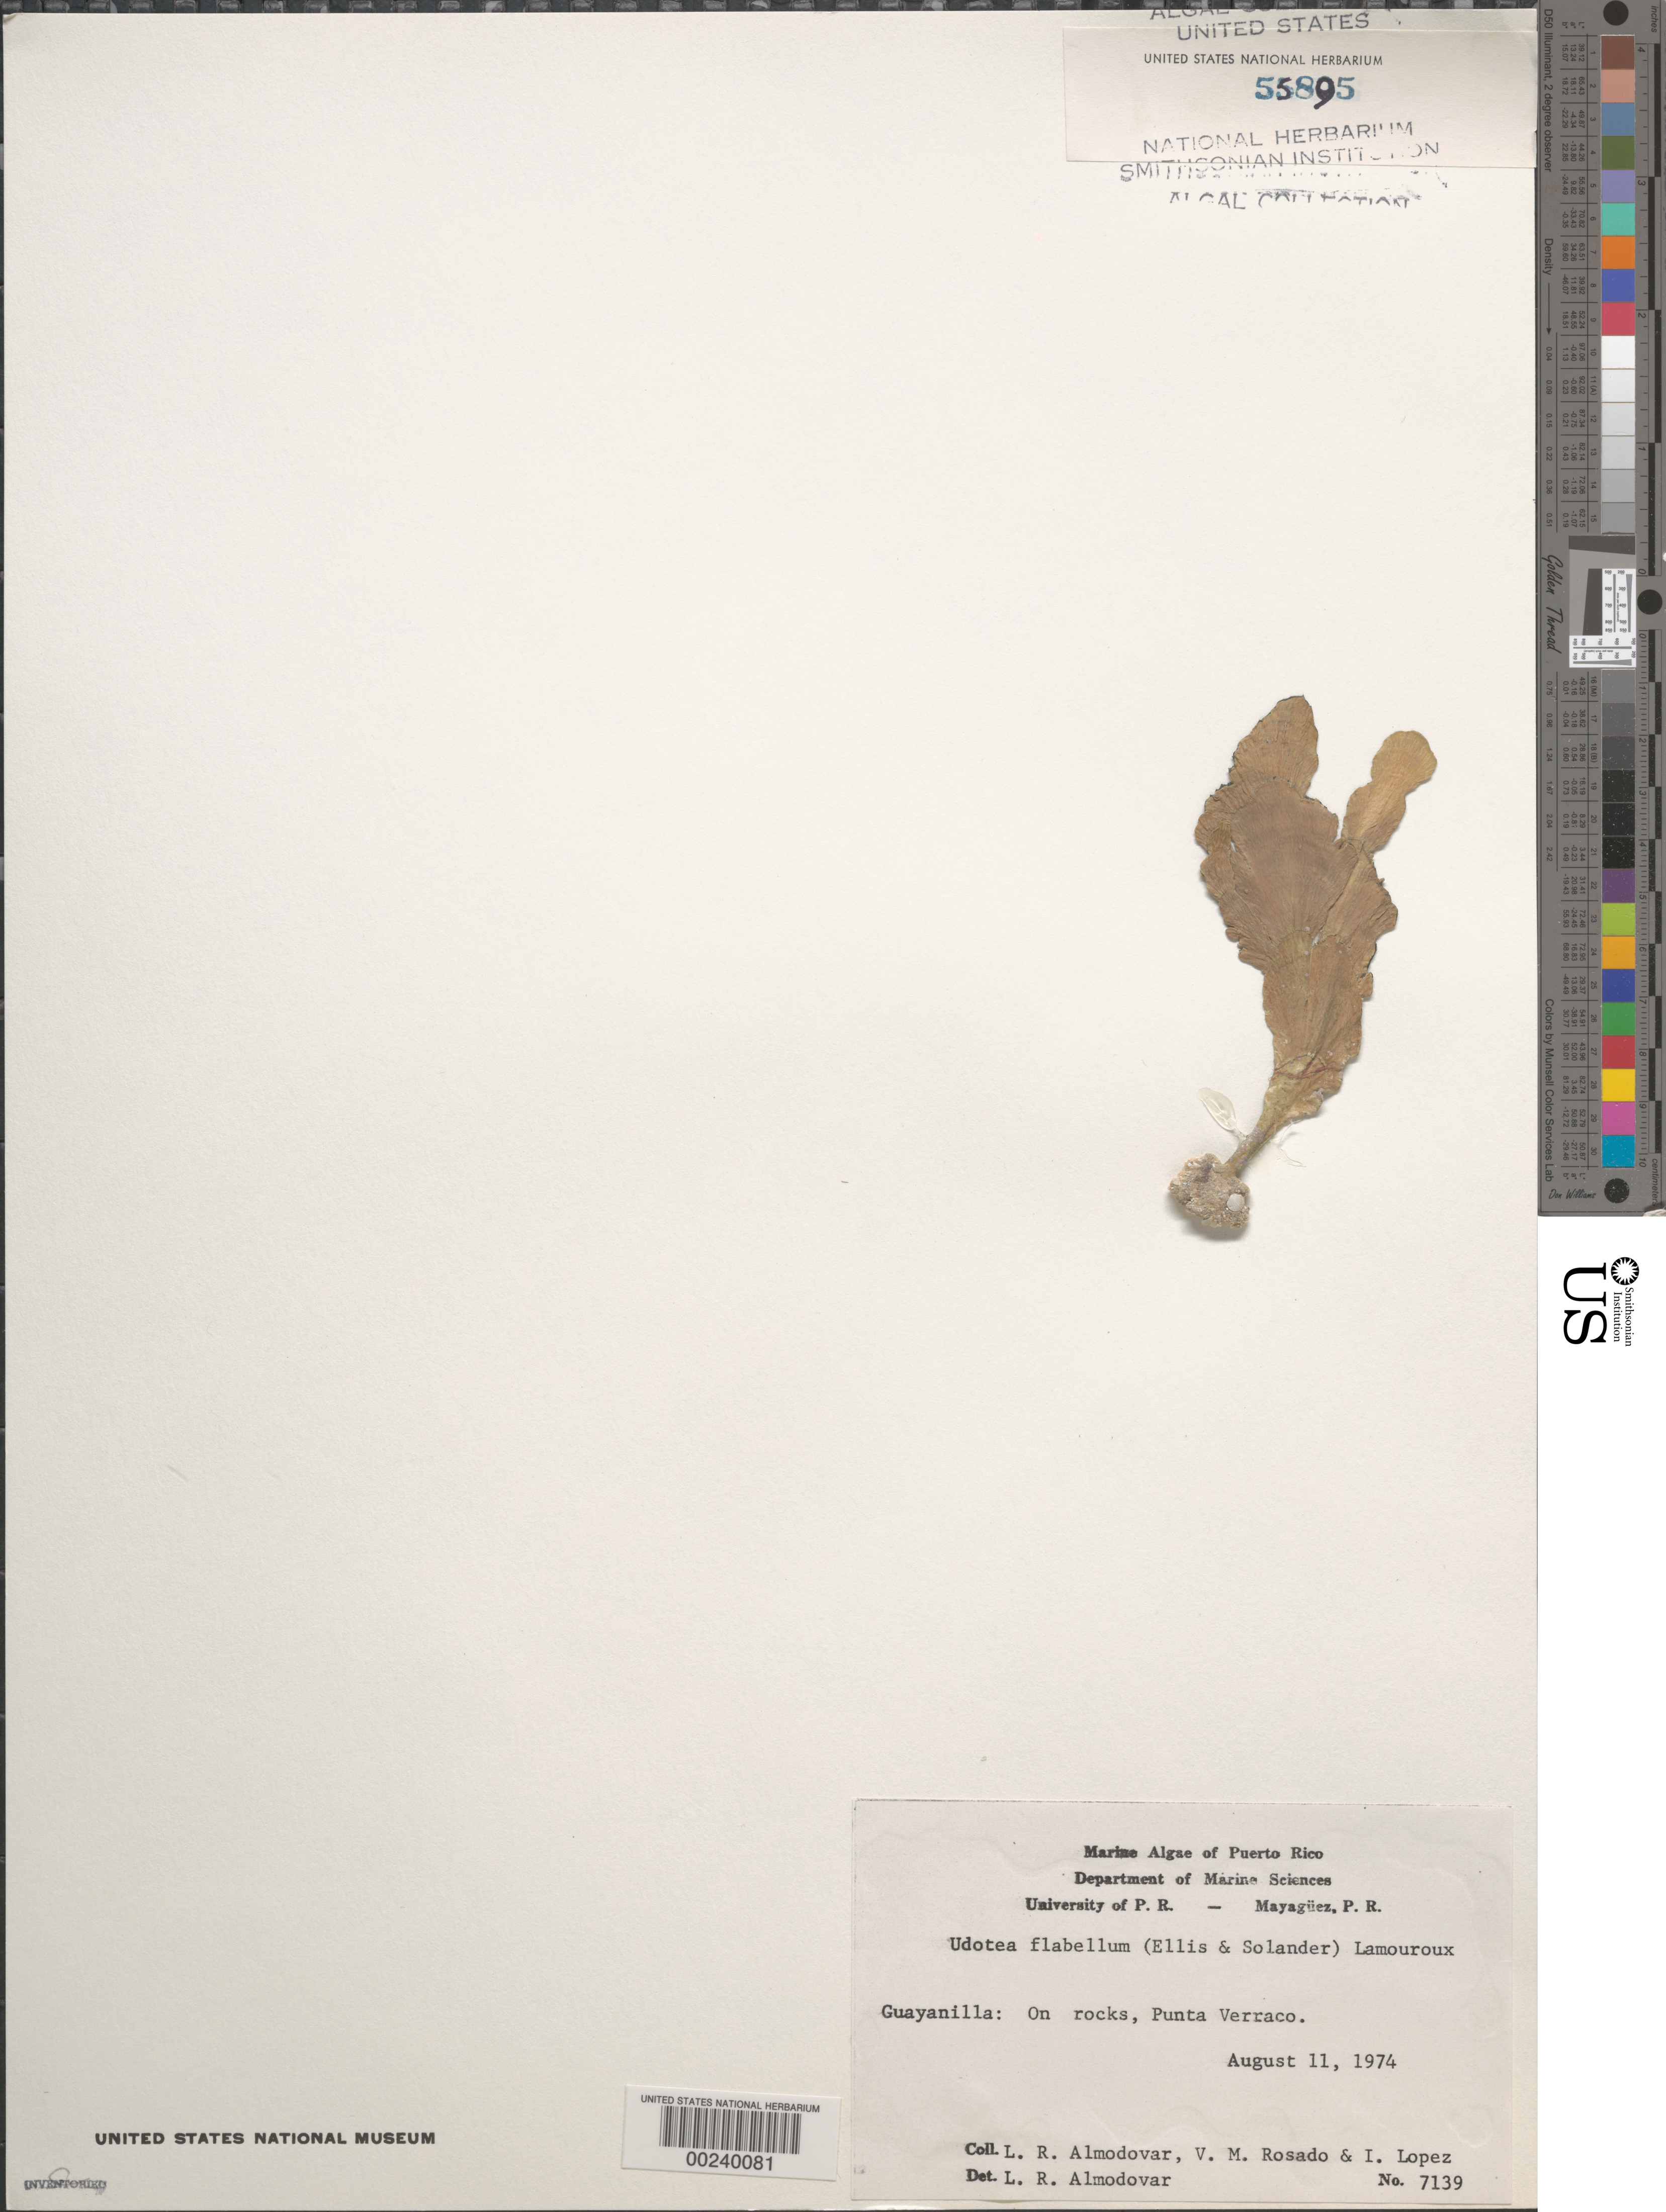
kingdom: Plantae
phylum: Chlorophyta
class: Ulvophyceae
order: Bryopsidales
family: Udoteaceae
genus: Udotea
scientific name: Udotea flabellum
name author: (J. Ellis & Sol.) M. Howe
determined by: Almodovar, L. R.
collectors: L. Almodovar, V. Rosado & I. Lopéz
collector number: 7139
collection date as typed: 11 Aug 1974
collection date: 1974-08-11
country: Puerto Rico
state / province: Guayanilla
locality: Punta verraco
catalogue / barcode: US 55895